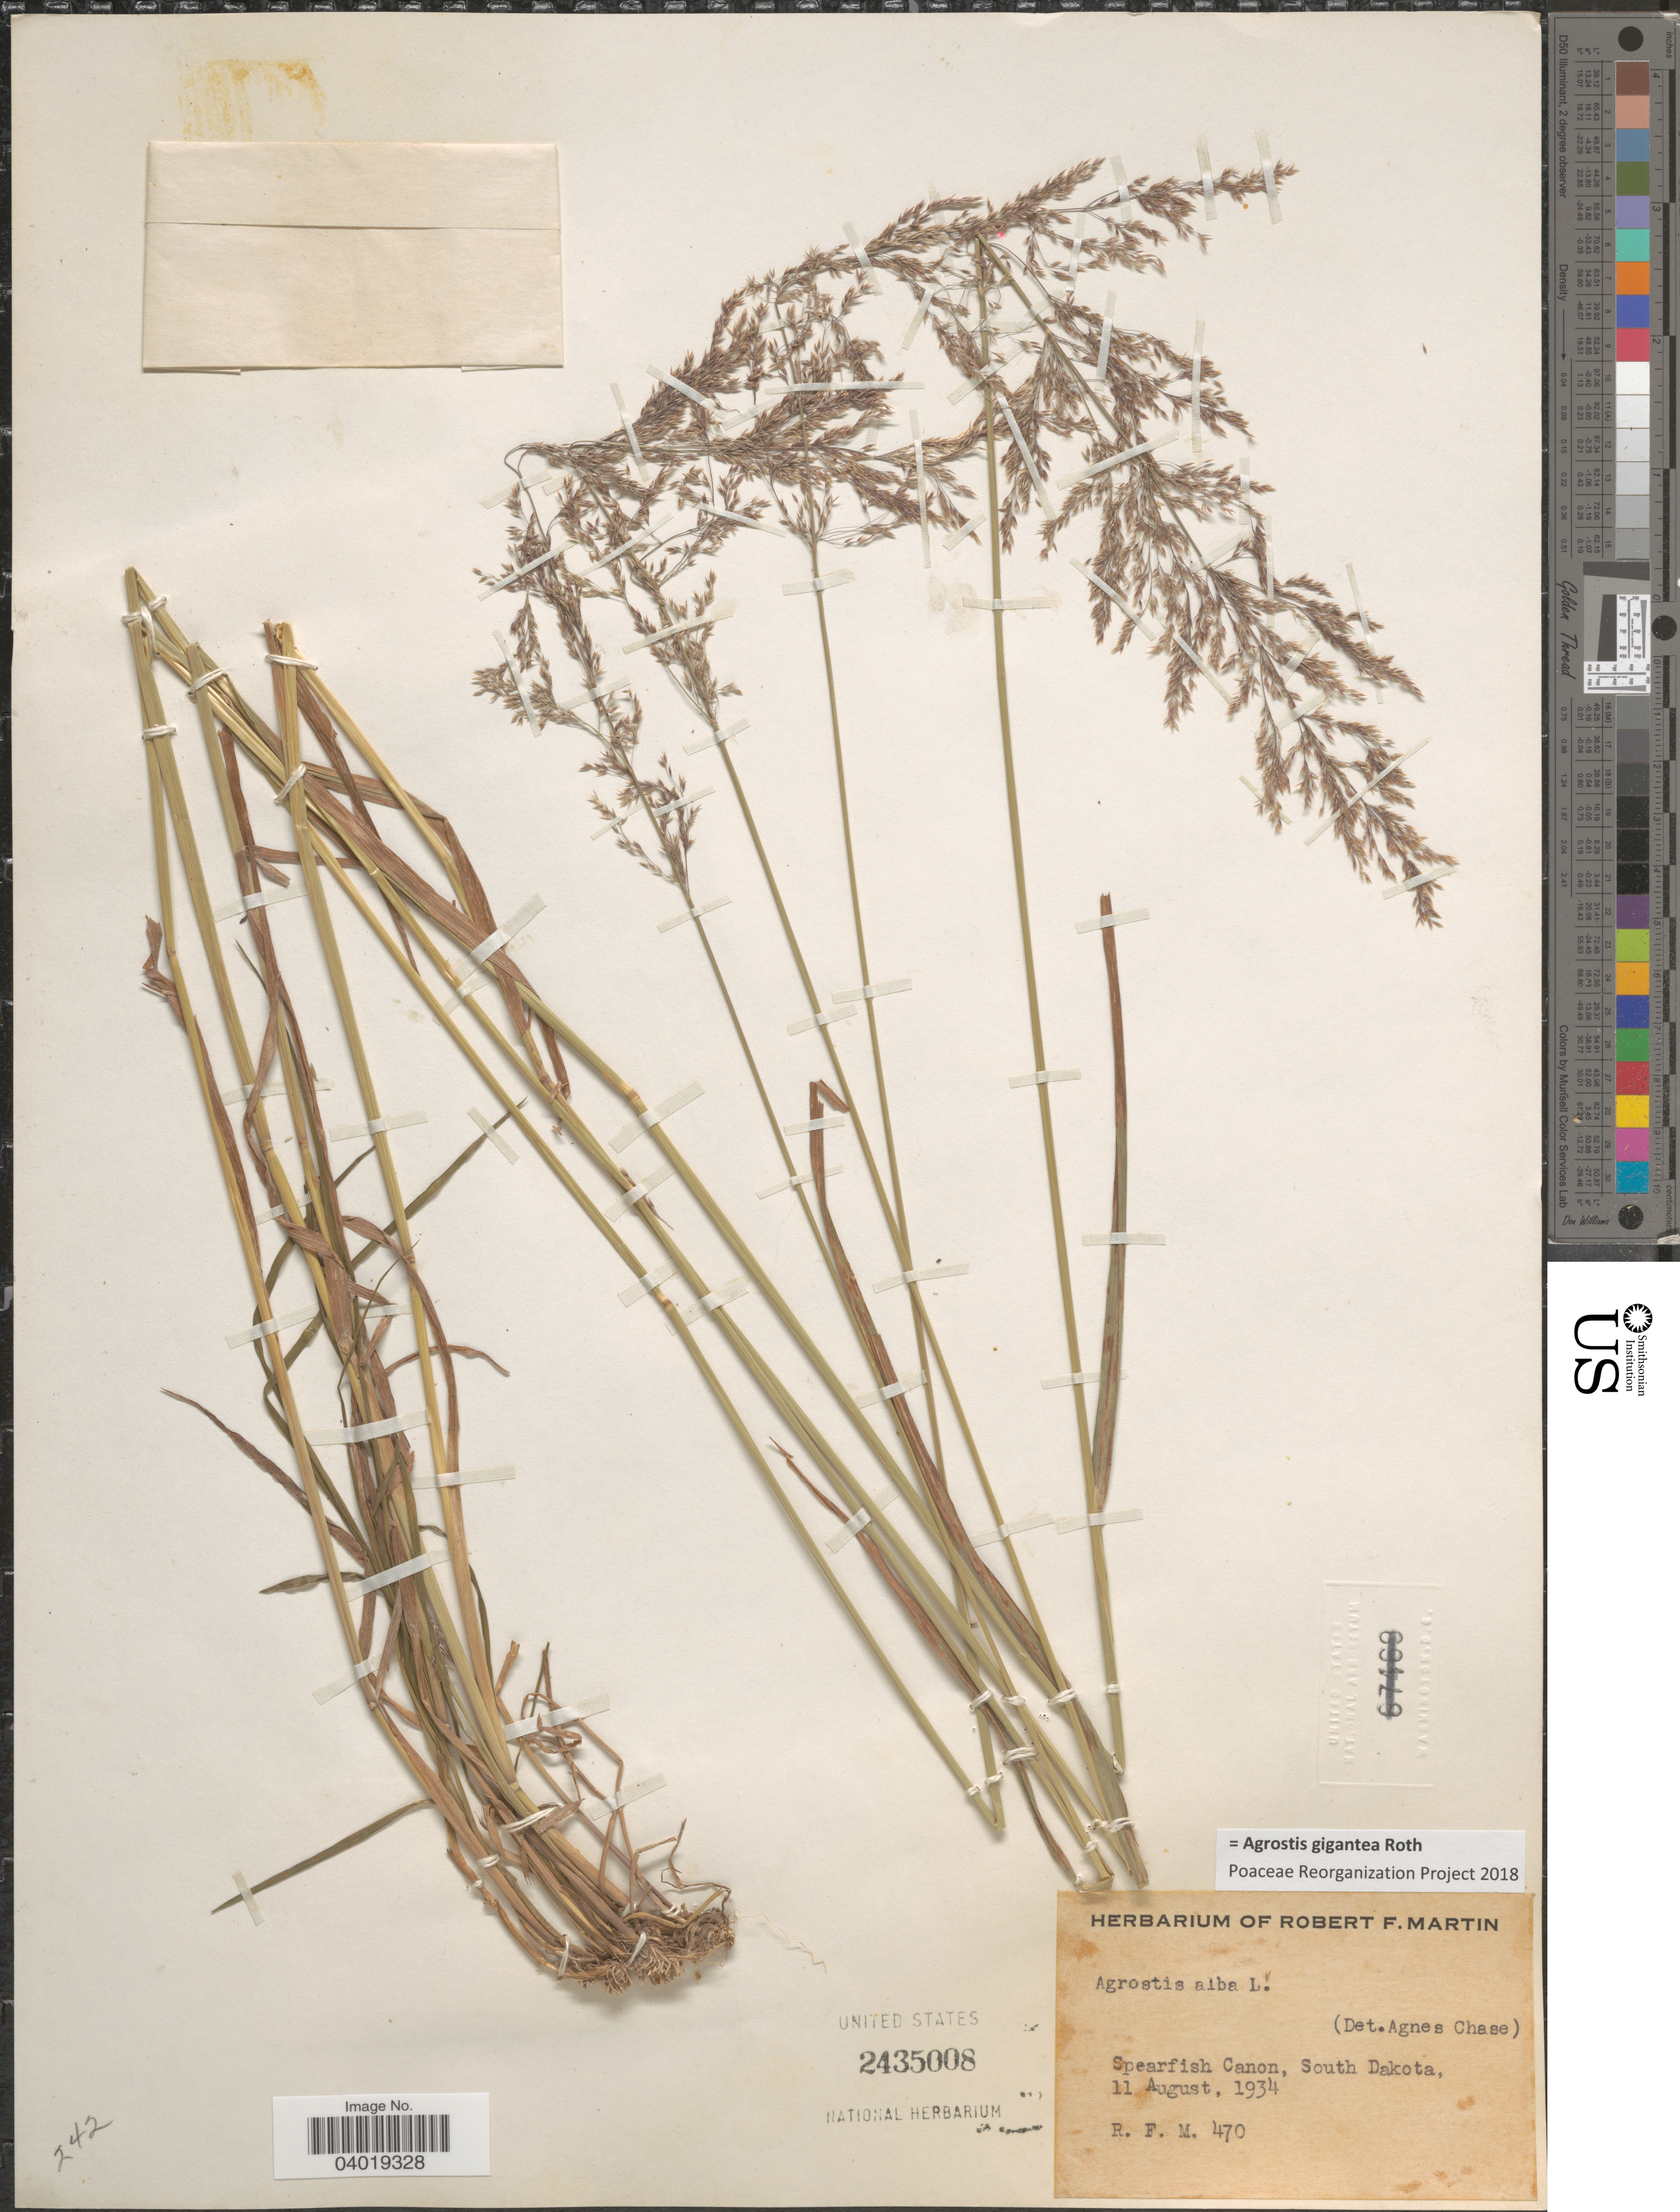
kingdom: Plantae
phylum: Tracheophyta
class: Liliopsida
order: Poales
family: Poaceae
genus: Agrostis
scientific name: Agrostis gigantea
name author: Roth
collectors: R. F. Martin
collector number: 470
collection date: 1934-08-11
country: United States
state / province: South Dakota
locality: Spearfish Canon.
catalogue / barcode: US 2435008